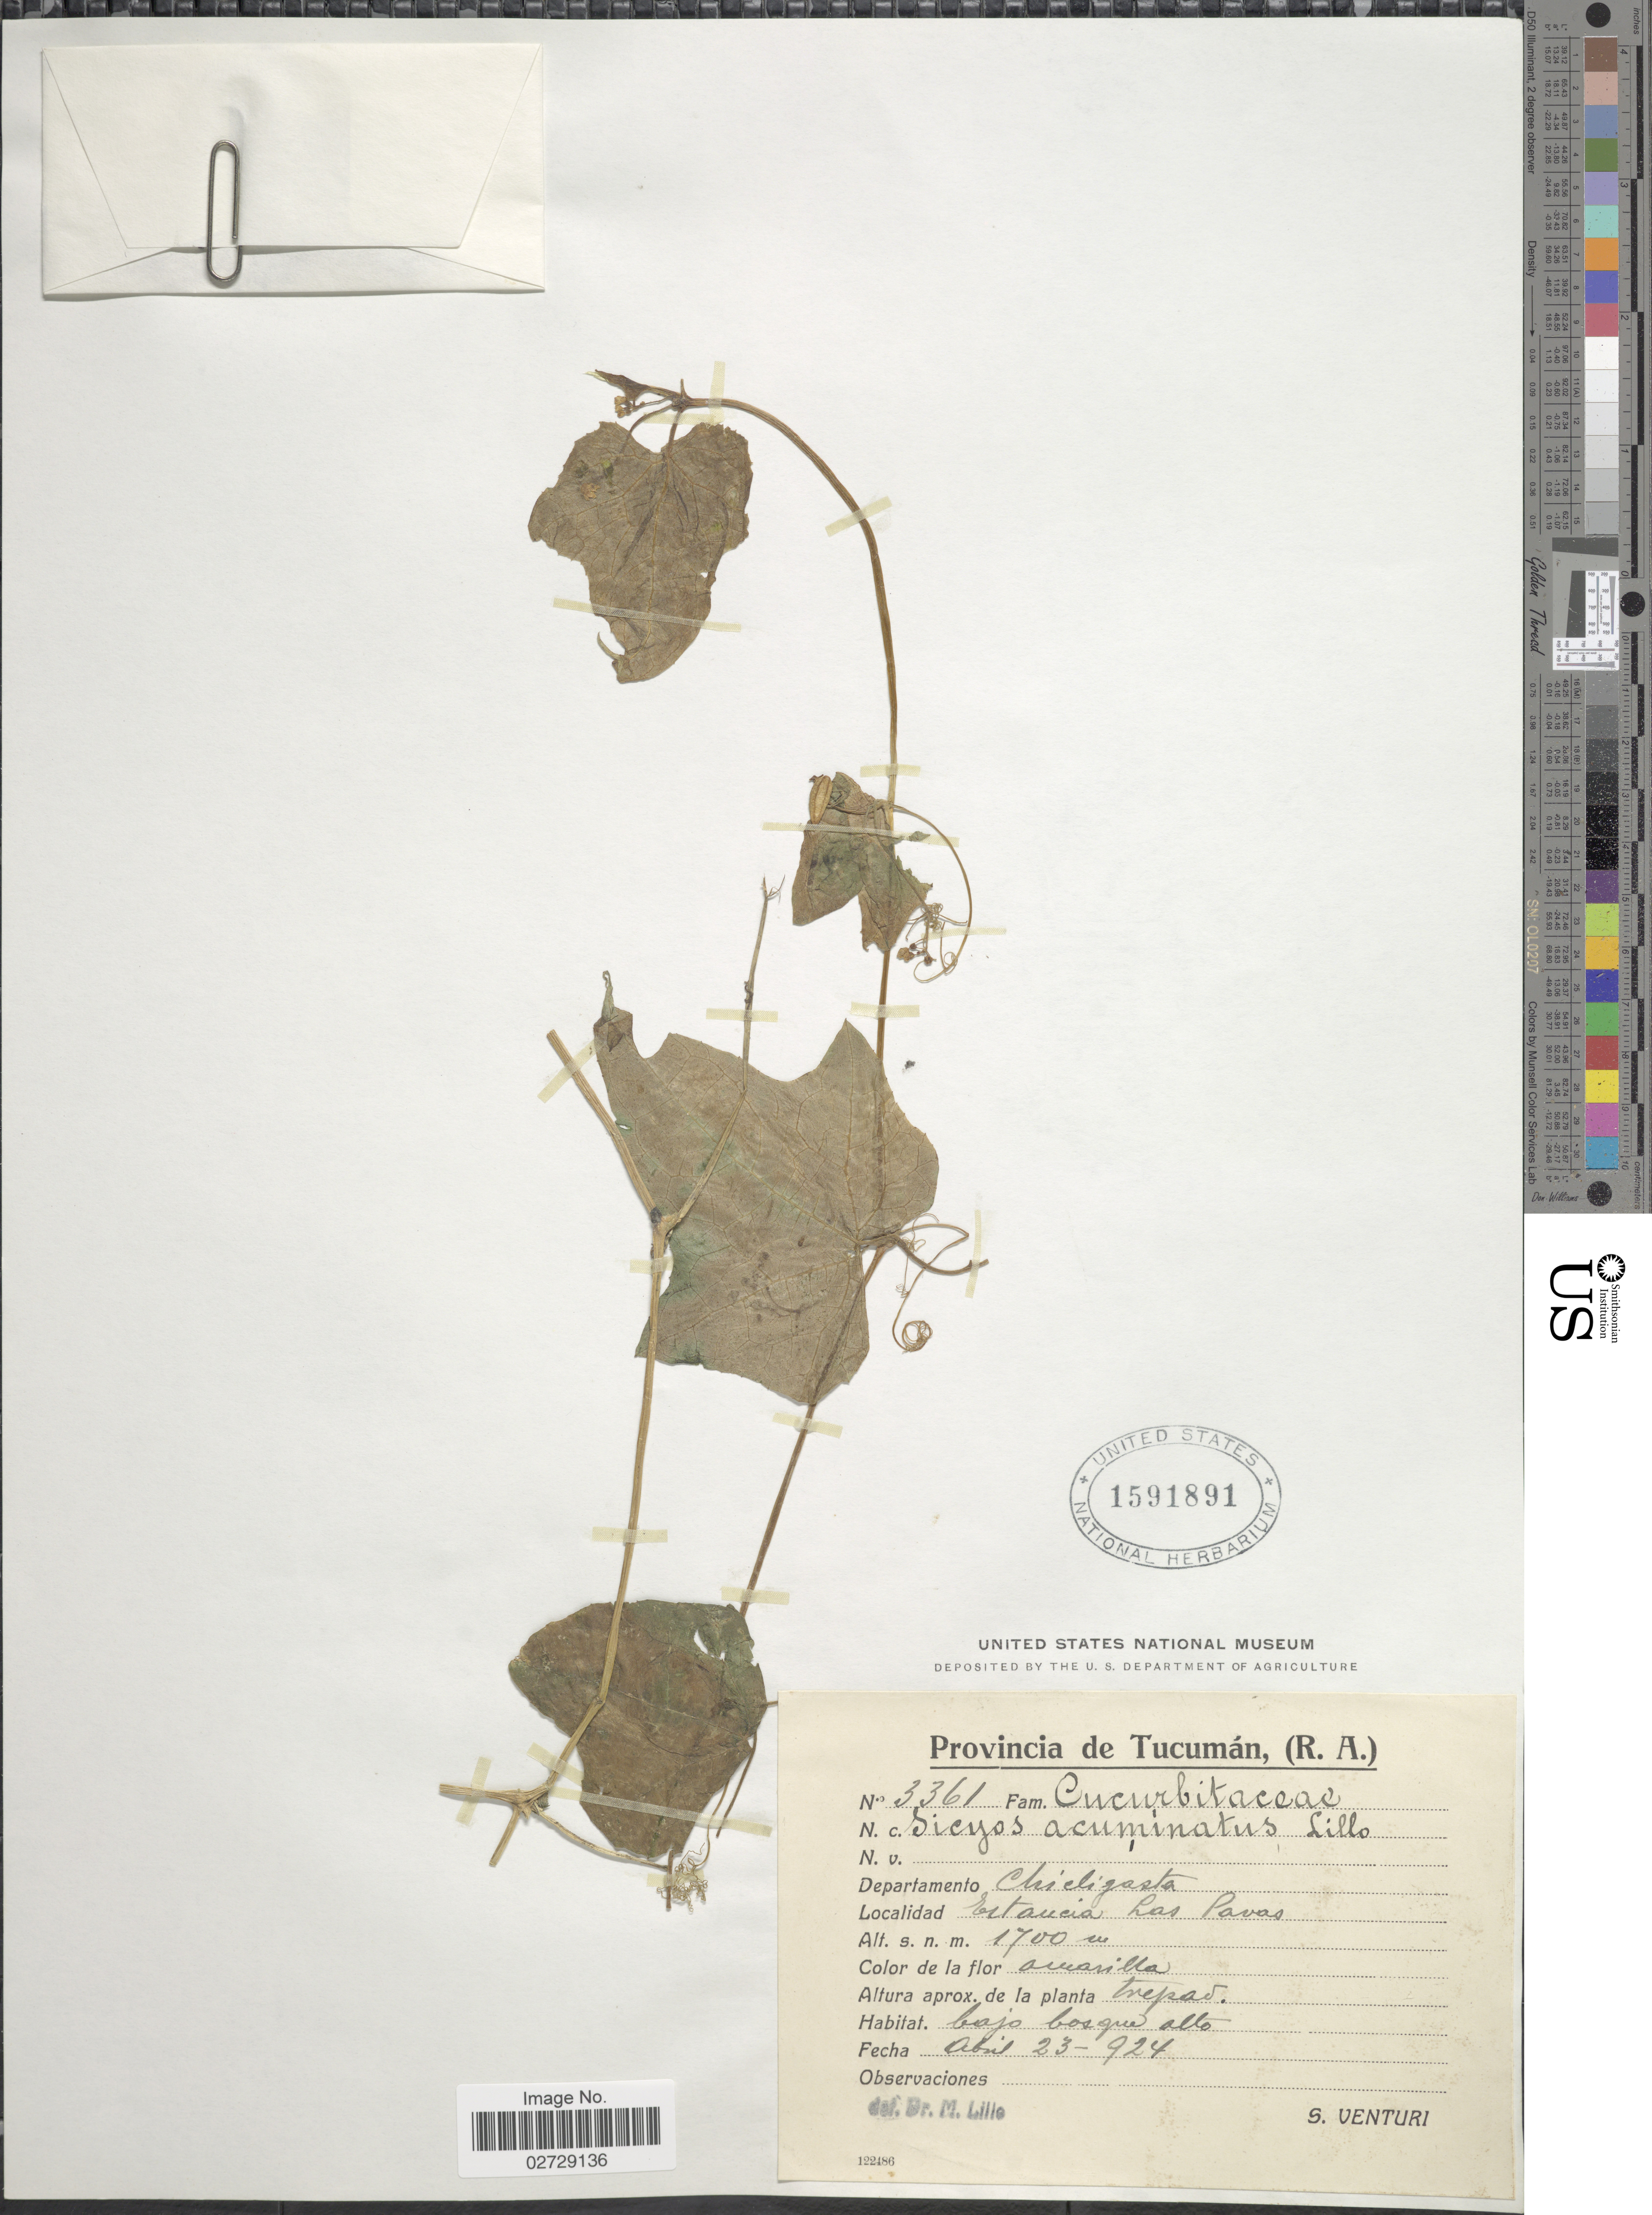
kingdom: Plantae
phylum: Tracheophyta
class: Magnoliopsida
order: Cucurbitales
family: Cucurbitaceae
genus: Sicyos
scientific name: Sicyos odonellii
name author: Mart. Crov.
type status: Isotype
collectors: S. Venturi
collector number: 3361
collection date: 1924-04-23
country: Argentina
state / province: Tucuman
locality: Provincia de Tucuman, (R.A.), Departamento Chicligasta, Estancia Las Pavas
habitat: bajo bosque alto.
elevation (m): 1700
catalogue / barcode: US 1591891